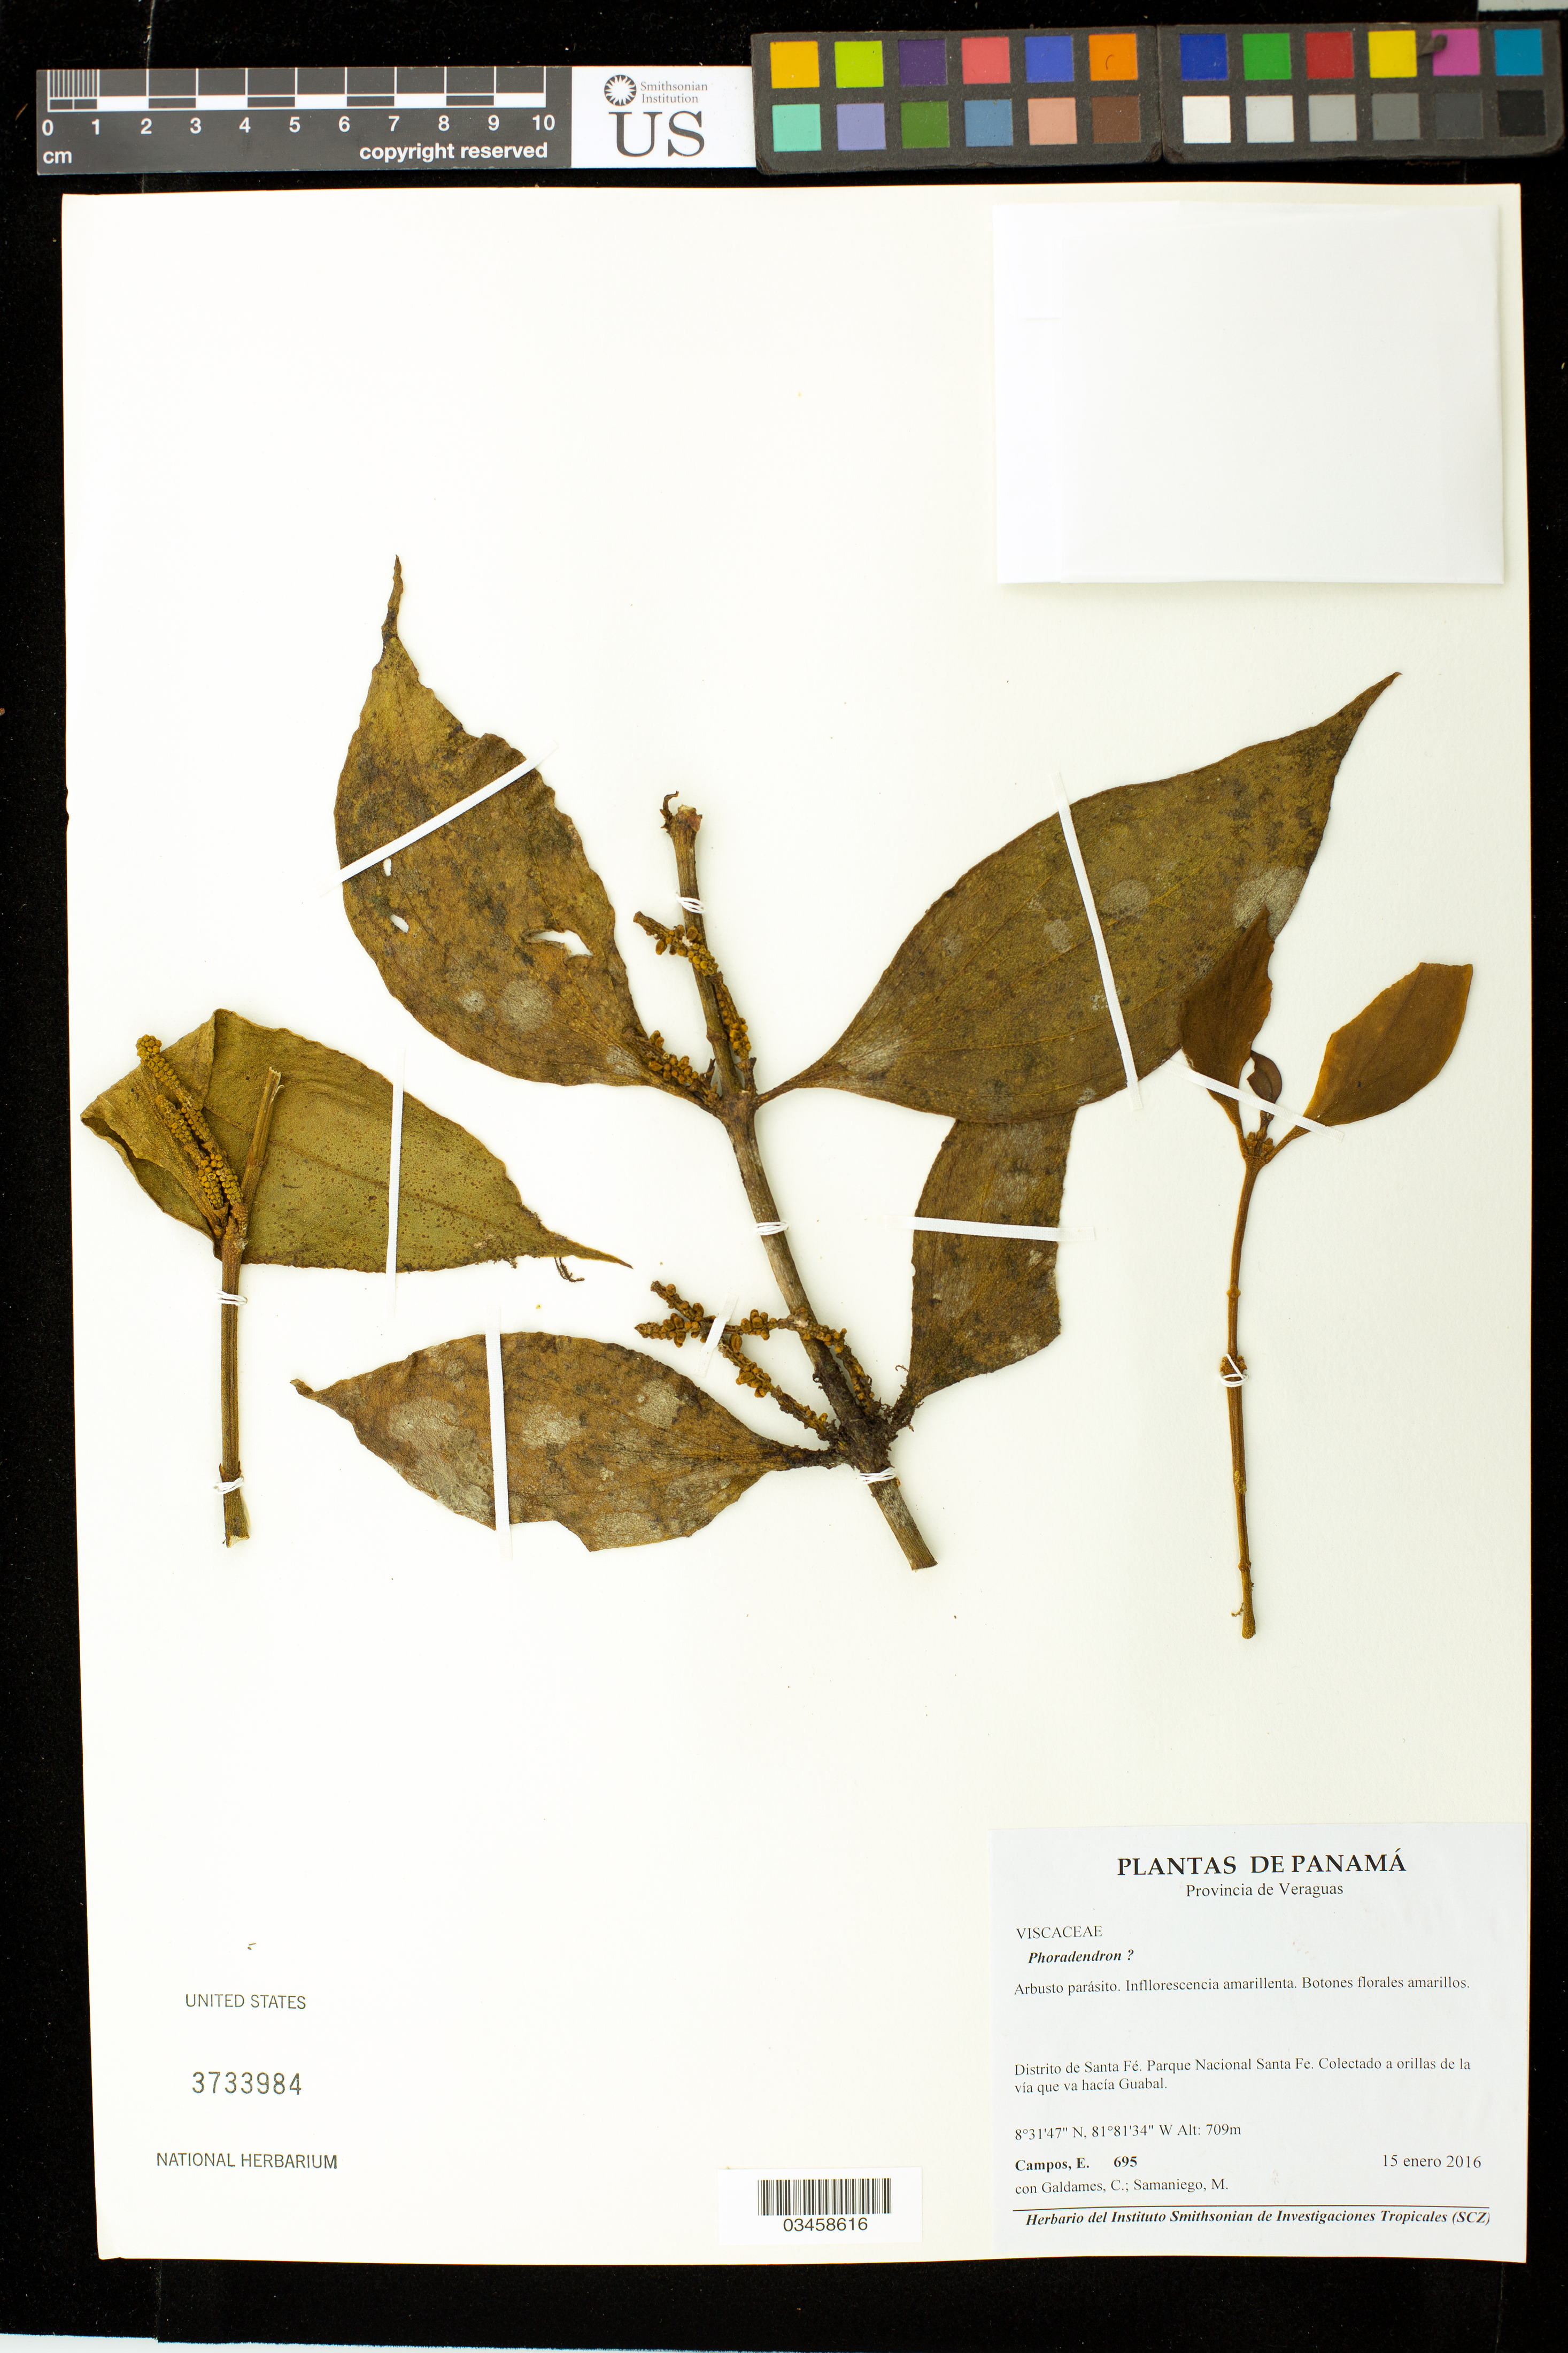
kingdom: Plantae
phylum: Tracheophyta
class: Magnoliopsida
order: Santalales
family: Viscaceae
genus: Phoradendron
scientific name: Phoradendron sp.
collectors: E. Campos, C. Galdames & M. Samaniego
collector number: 695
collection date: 2016-01-15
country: Panama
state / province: Veraguas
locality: Distrito de Santa Fé. Parque Nacional Santa Fé; orillas de la via que va hacía Guabal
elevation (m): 709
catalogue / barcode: US 3733984